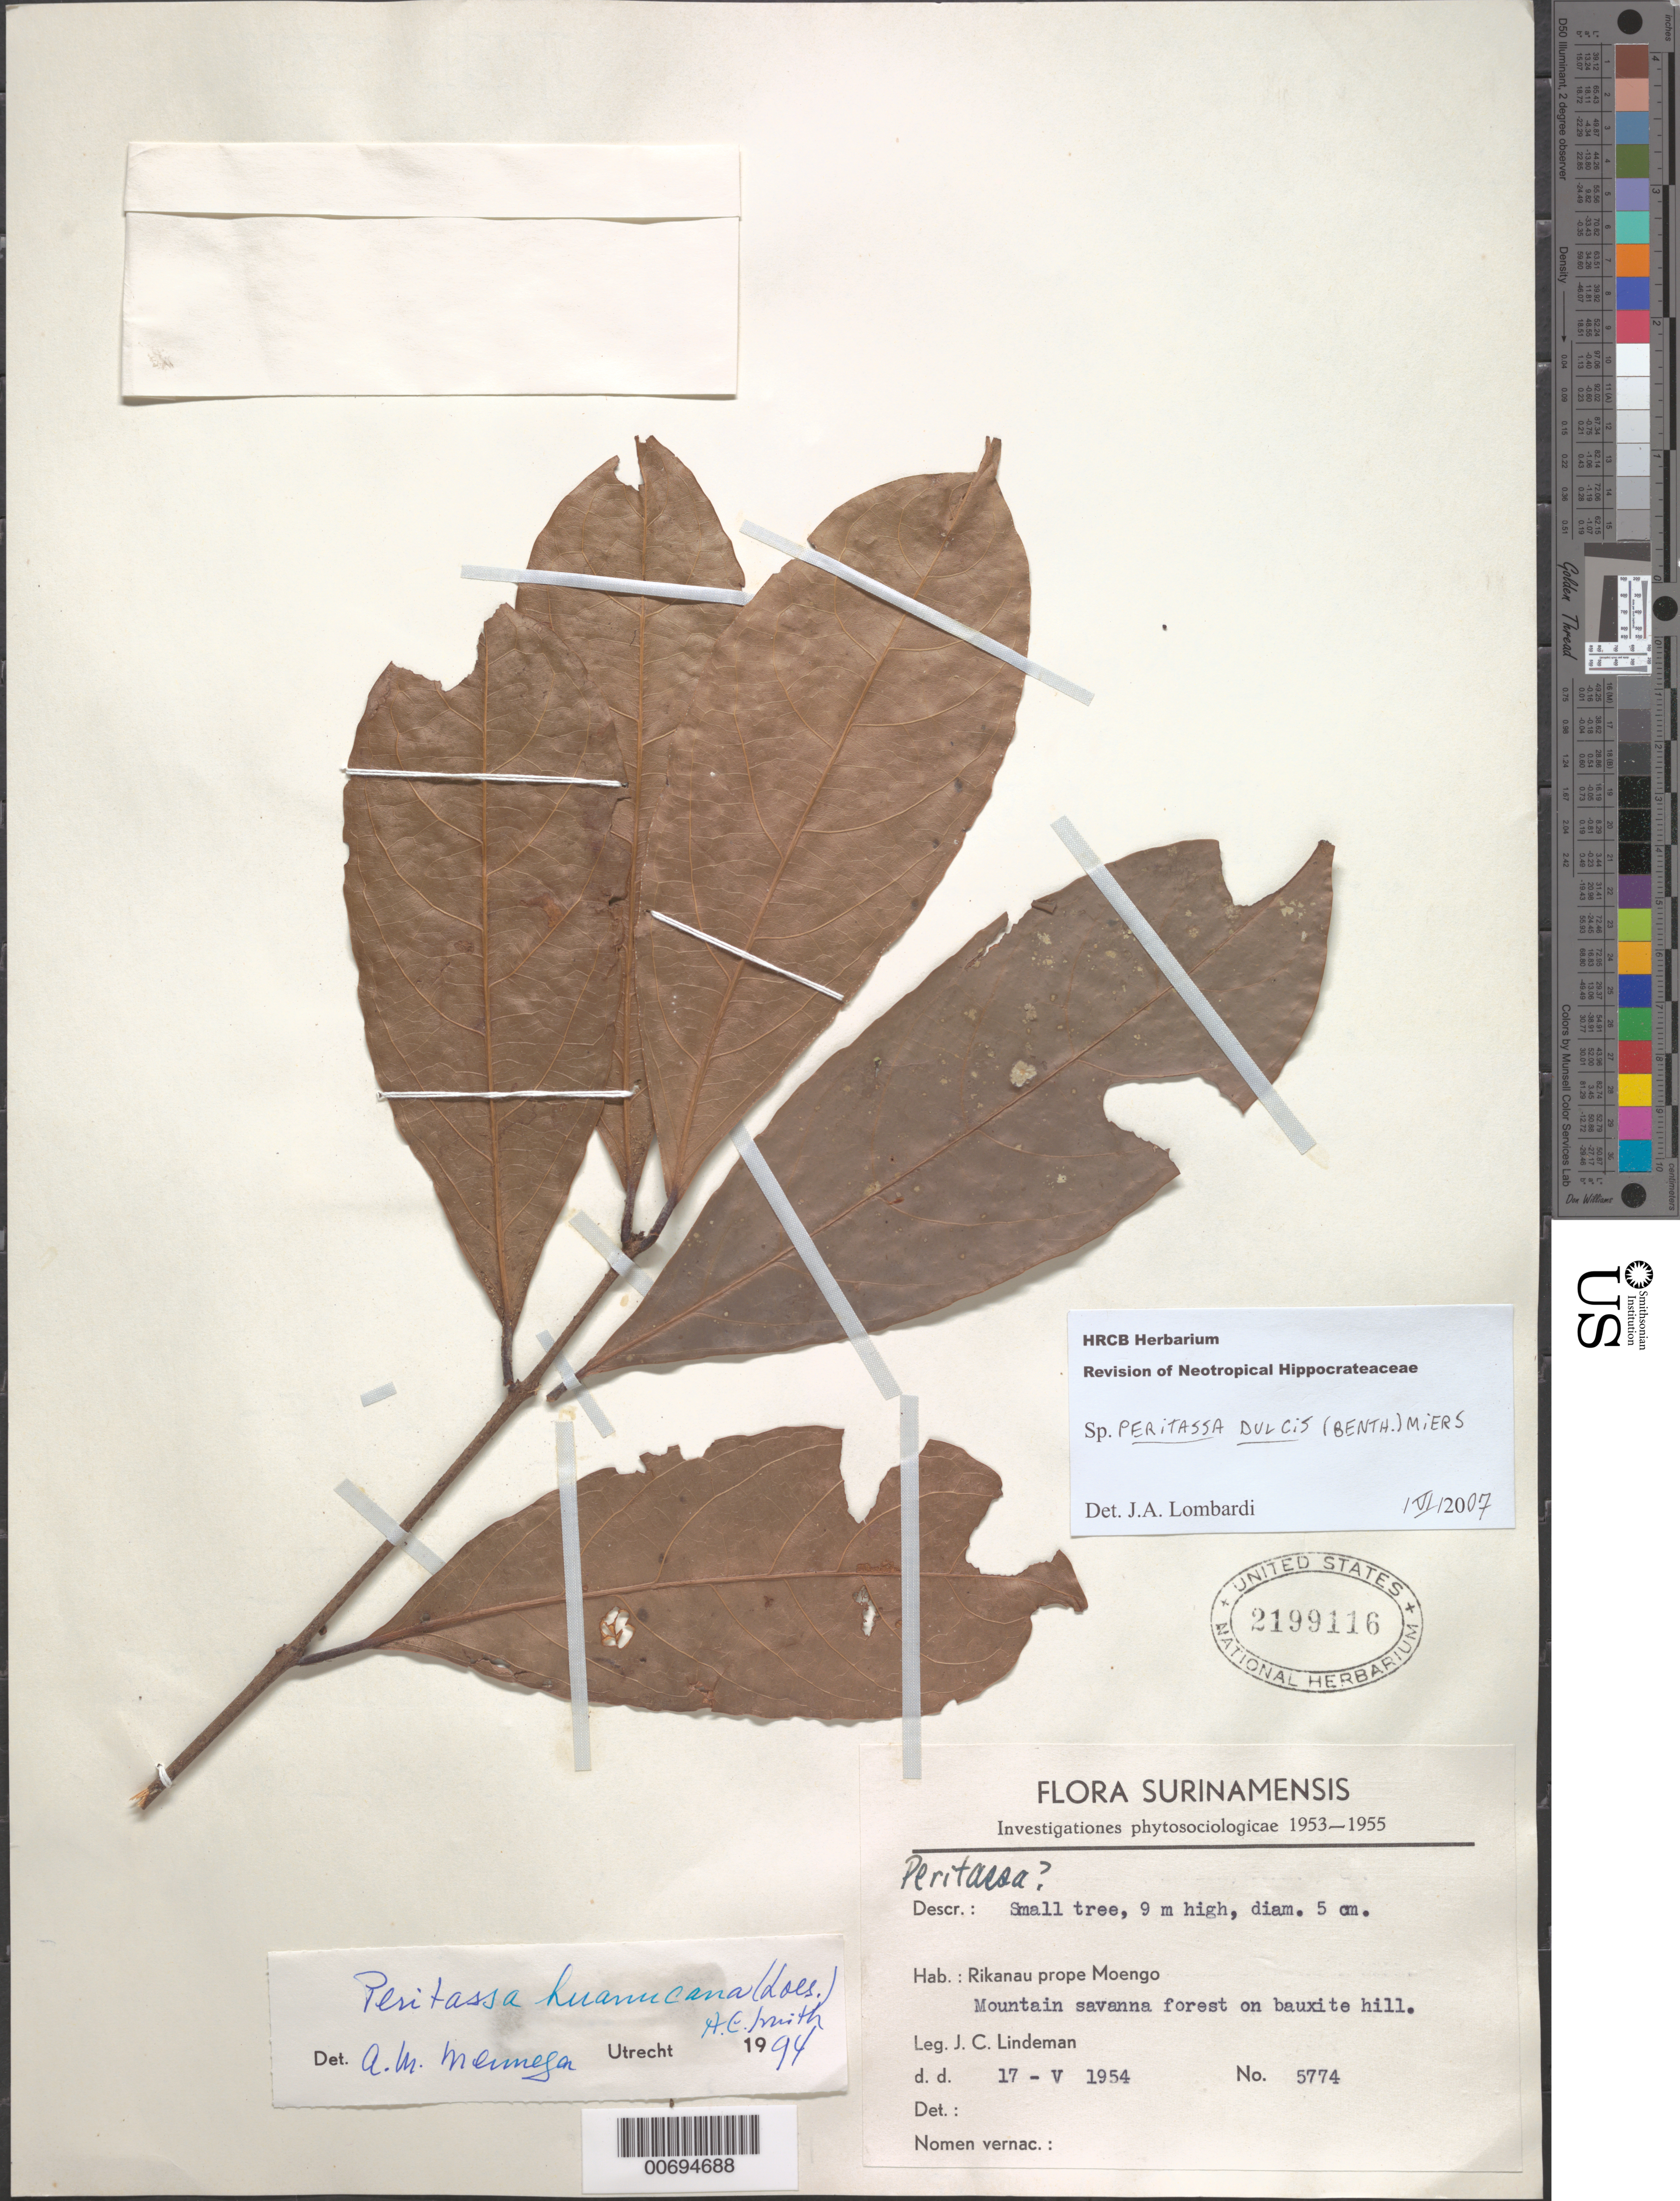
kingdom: Plantae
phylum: Tracheophyta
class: Magnoliopsida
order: Celastrales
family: Celastraceae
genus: Peritassa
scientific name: Peritassa dulcis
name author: (Benth.) Miers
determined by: Lombardi, Julio A.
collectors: J. C. Lindeman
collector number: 5774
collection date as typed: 17-May-54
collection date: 1954-05-17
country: Suriname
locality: Rikanau, near Moengo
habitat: Mountain savanna forest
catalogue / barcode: US 2199116